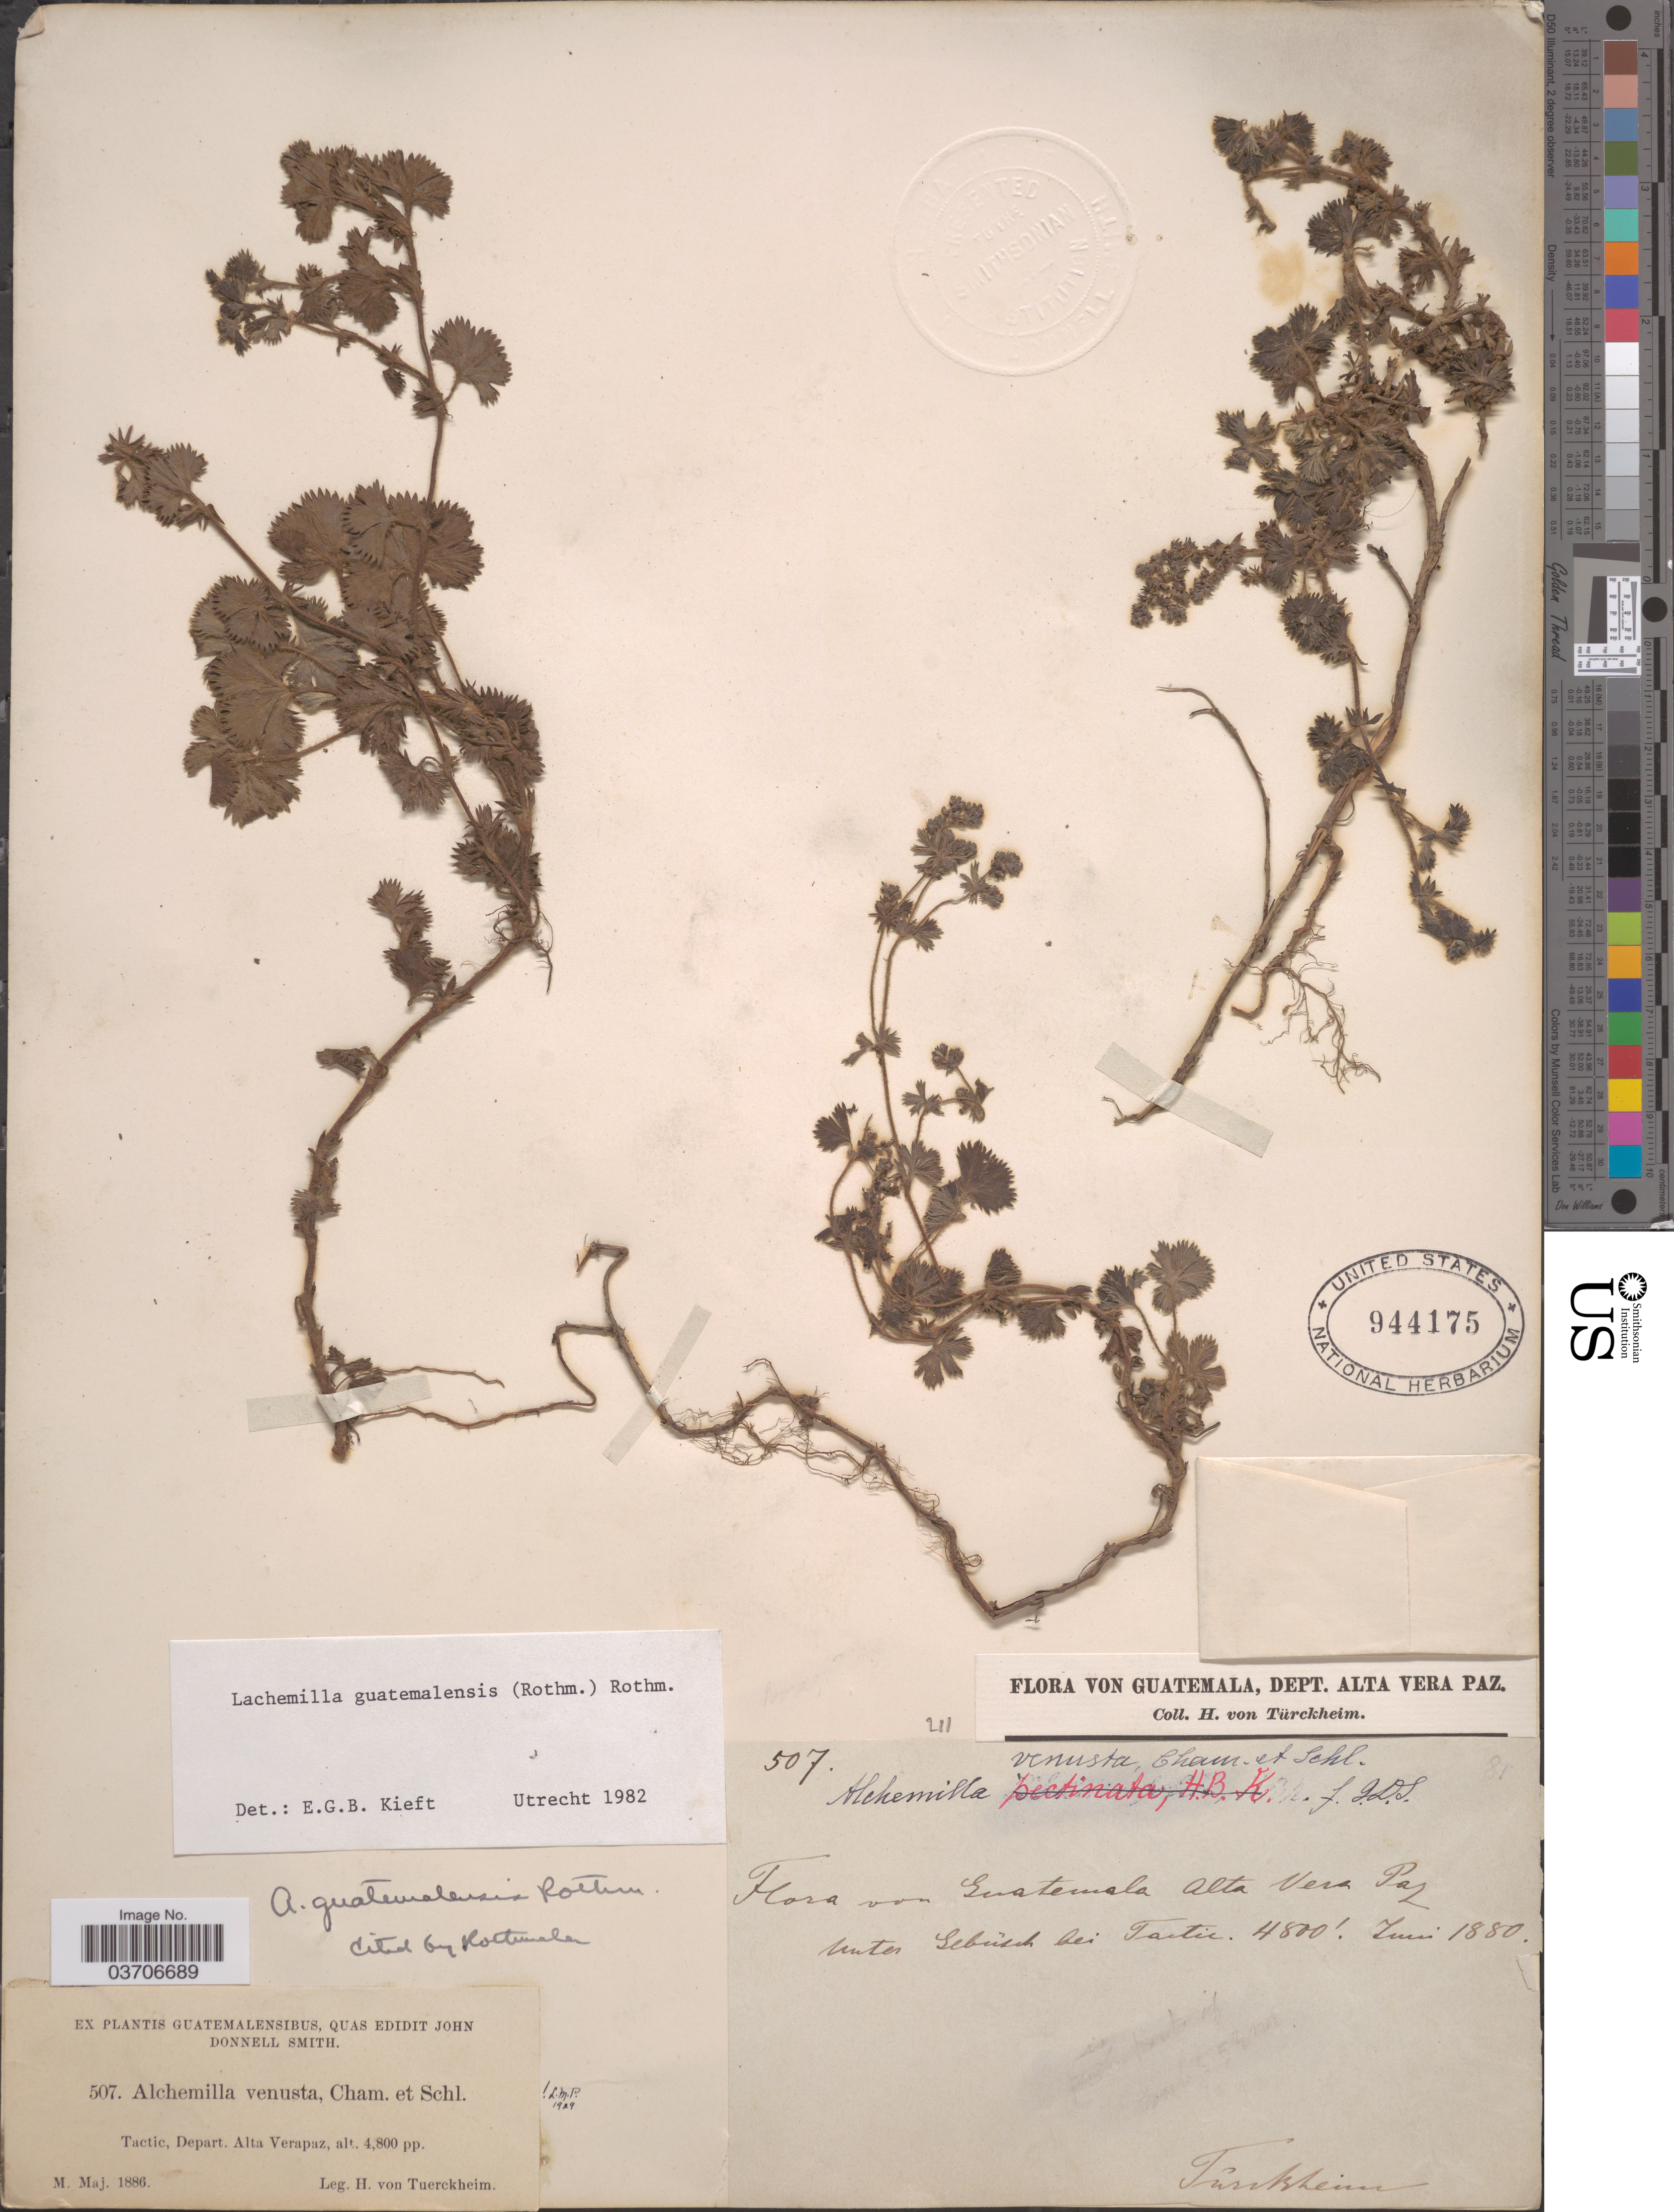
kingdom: Plantae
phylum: Tracheophyta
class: Magnoliopsida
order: Rosales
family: Rosaceae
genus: Lachemilla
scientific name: Lachemilla guatemalensis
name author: (Rothm.) Rothm.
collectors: H. von Türckheim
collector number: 507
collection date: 1886-05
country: Guatemala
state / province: Alta Verapaz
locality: Tactic, Depart. Alta Verapaz.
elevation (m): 1463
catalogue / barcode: US 944175